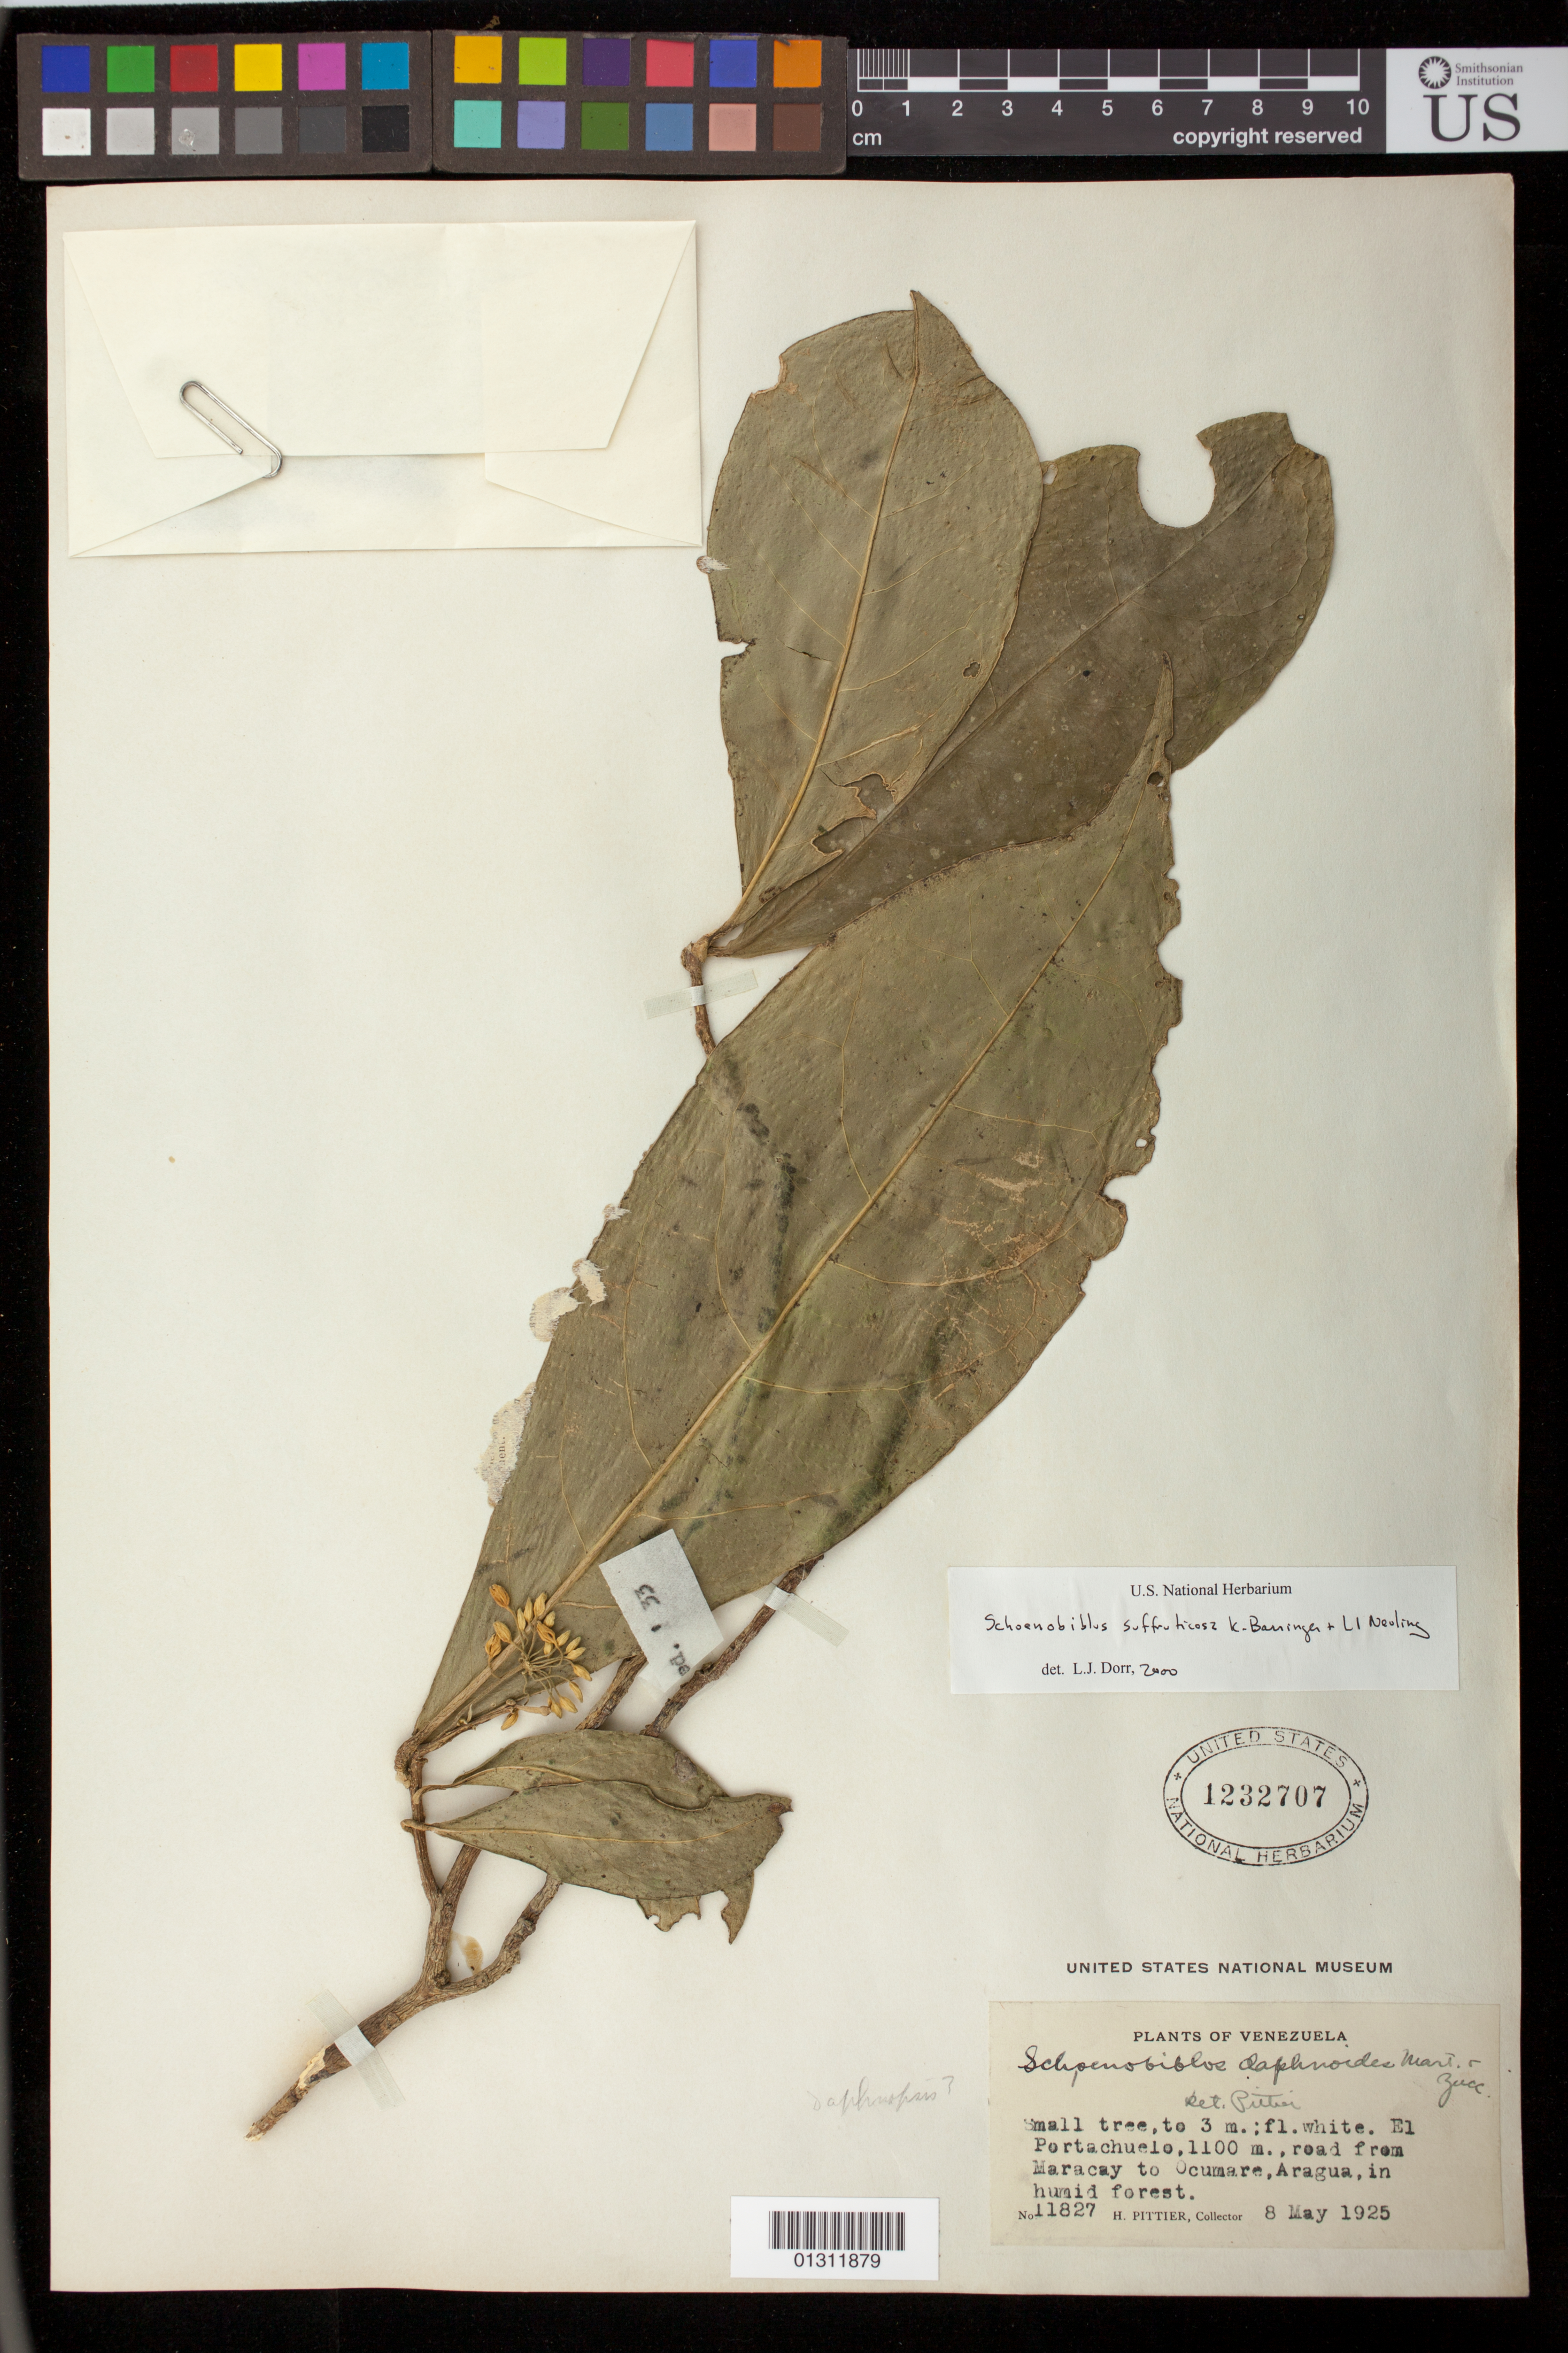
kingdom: Plantae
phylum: Tracheophyta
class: Magnoliopsida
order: Malvales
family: Thymelaeaceae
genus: Schoenobiblus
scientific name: Schoenobiblus suffruticosa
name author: Barringer & Nevling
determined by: Dorr, L. J., (BOT), Smithsonian Institution - National Museum of Natural History (UNITED STATES)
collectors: H. F. Pittier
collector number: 11827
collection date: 1925-05-08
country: Venezuela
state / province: Aragua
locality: El Portochuela, road from Maracay to Ocumare.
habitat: In humid forest.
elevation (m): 1100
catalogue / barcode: US 1232707